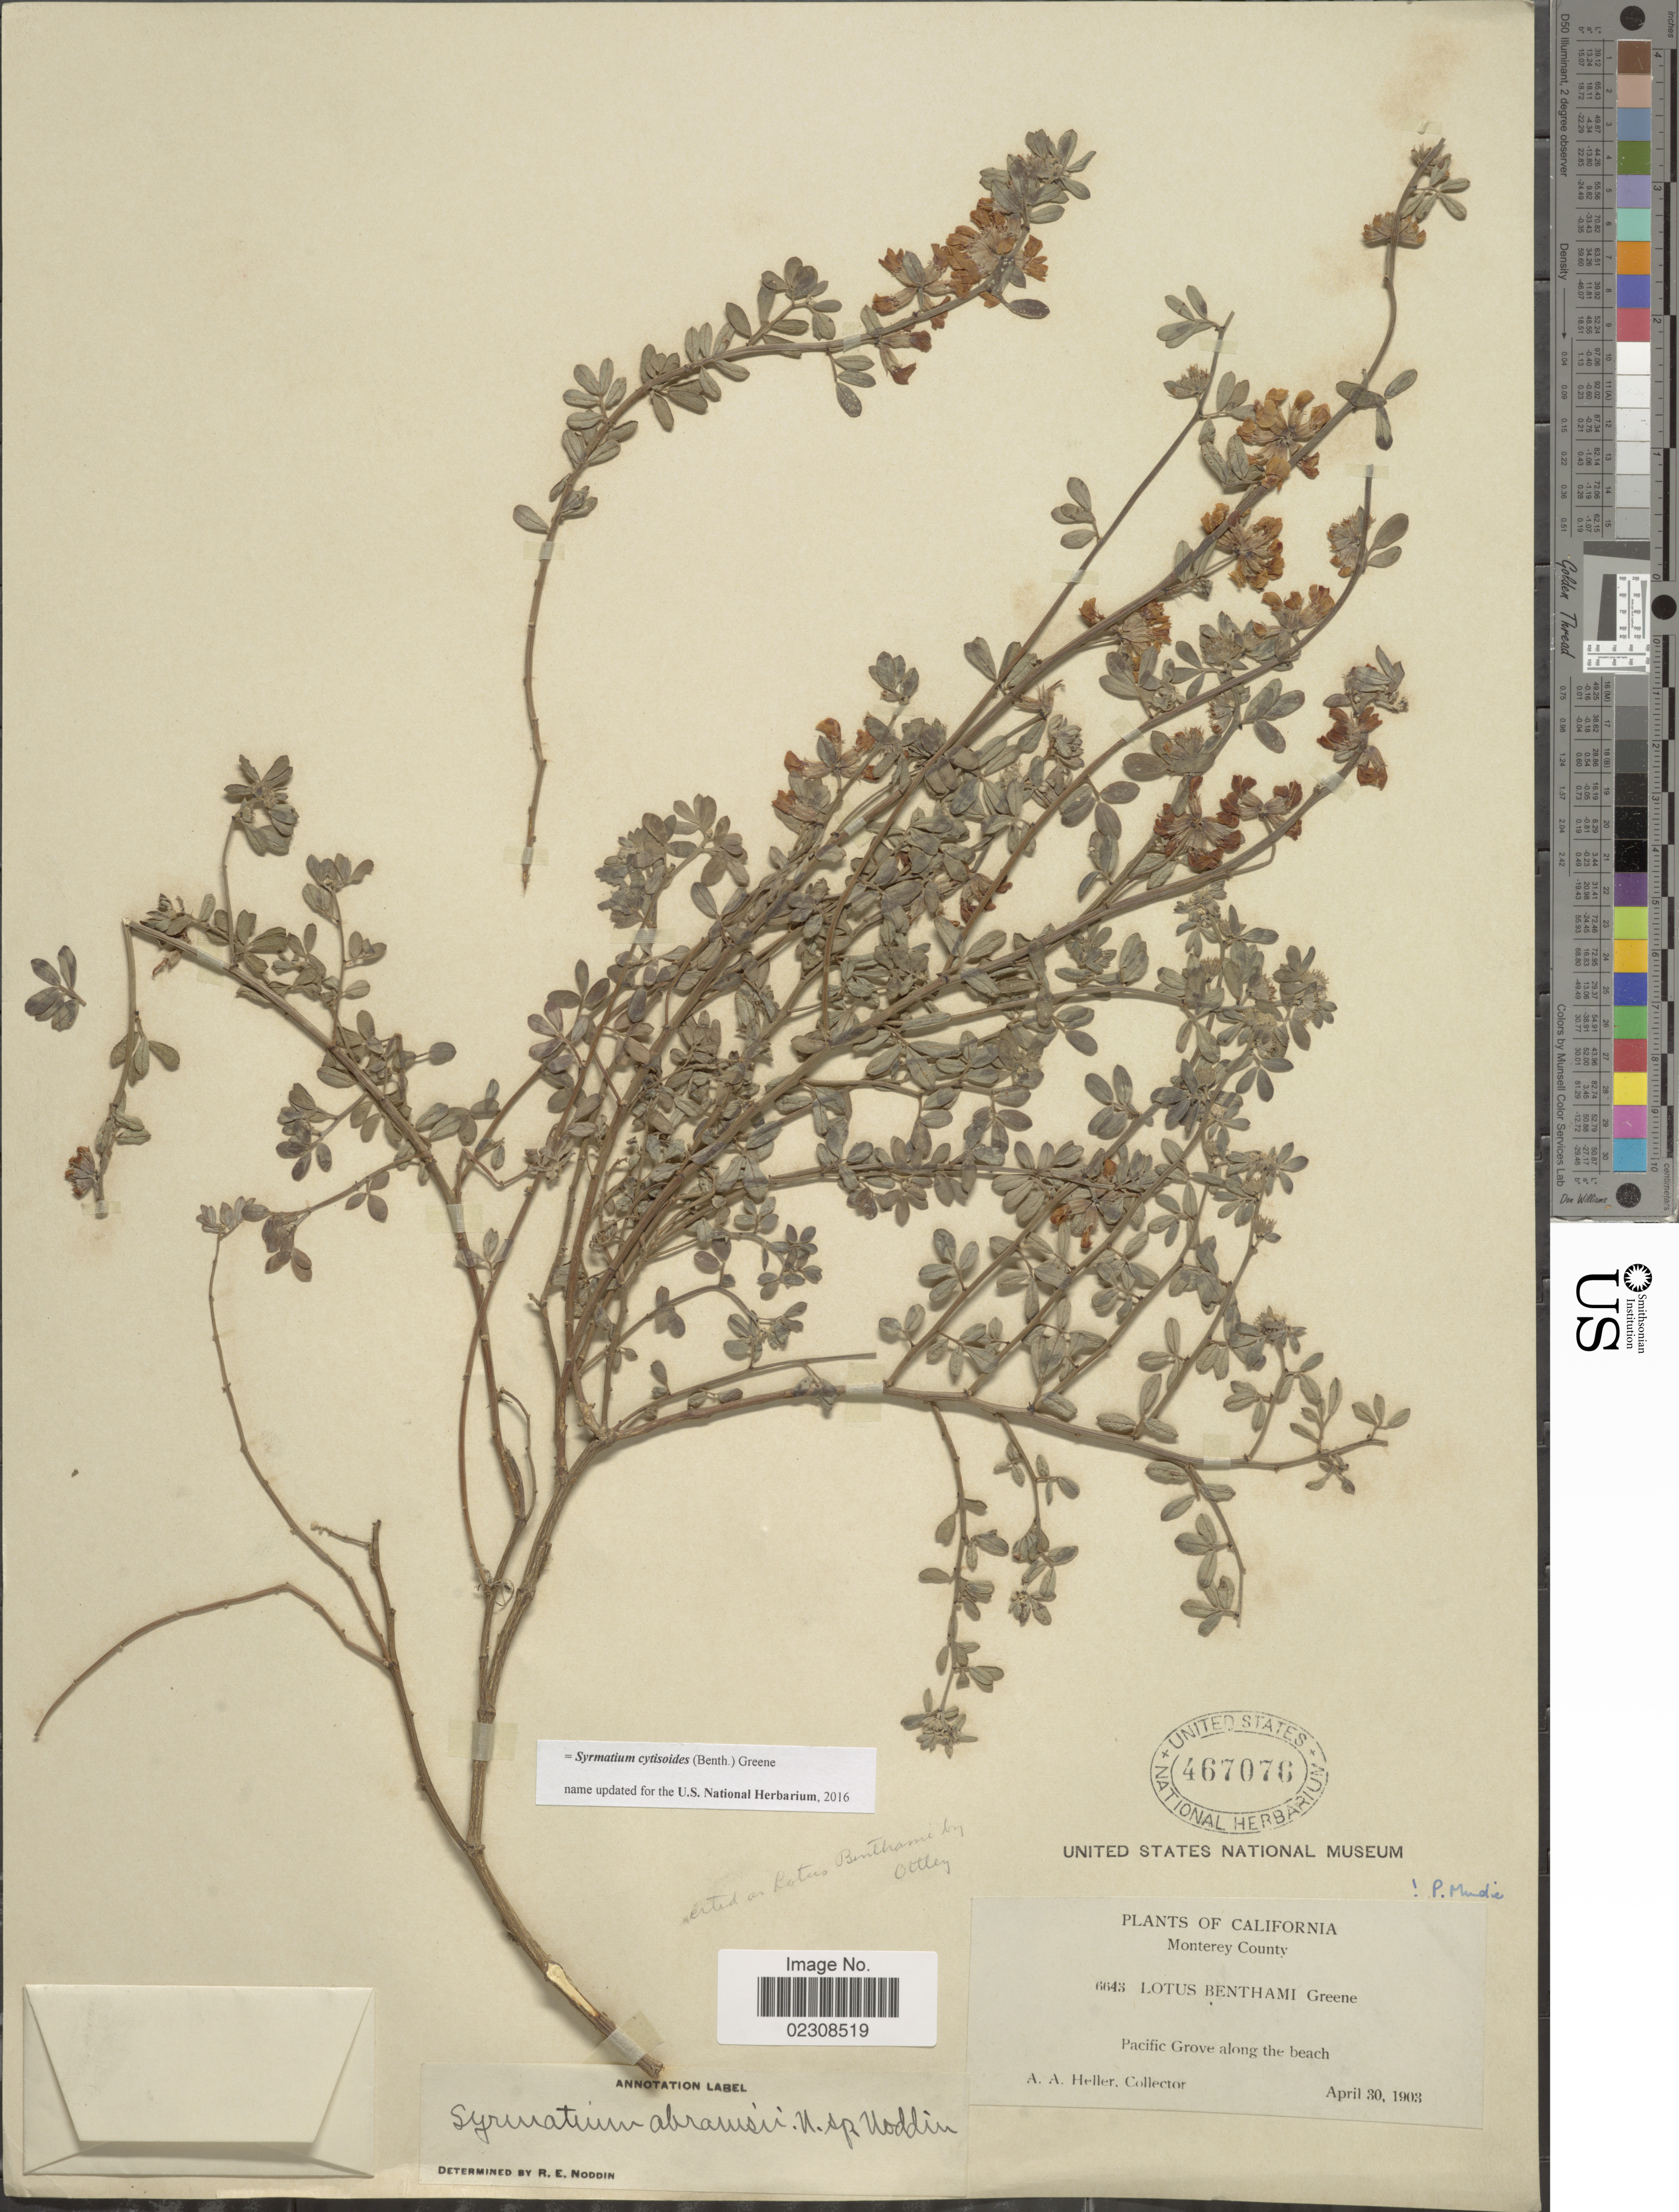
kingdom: Plantae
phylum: Tracheophyta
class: Magnoliopsida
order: Fabales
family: Fabaceae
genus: Syrmatium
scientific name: Syrmatium cytisoides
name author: (Benth.) Greene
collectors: A. A. Heller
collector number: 6643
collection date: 1903-04-30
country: United States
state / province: California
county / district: Monterey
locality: Monterey County, Pacific Grove along the beach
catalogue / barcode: US 467076